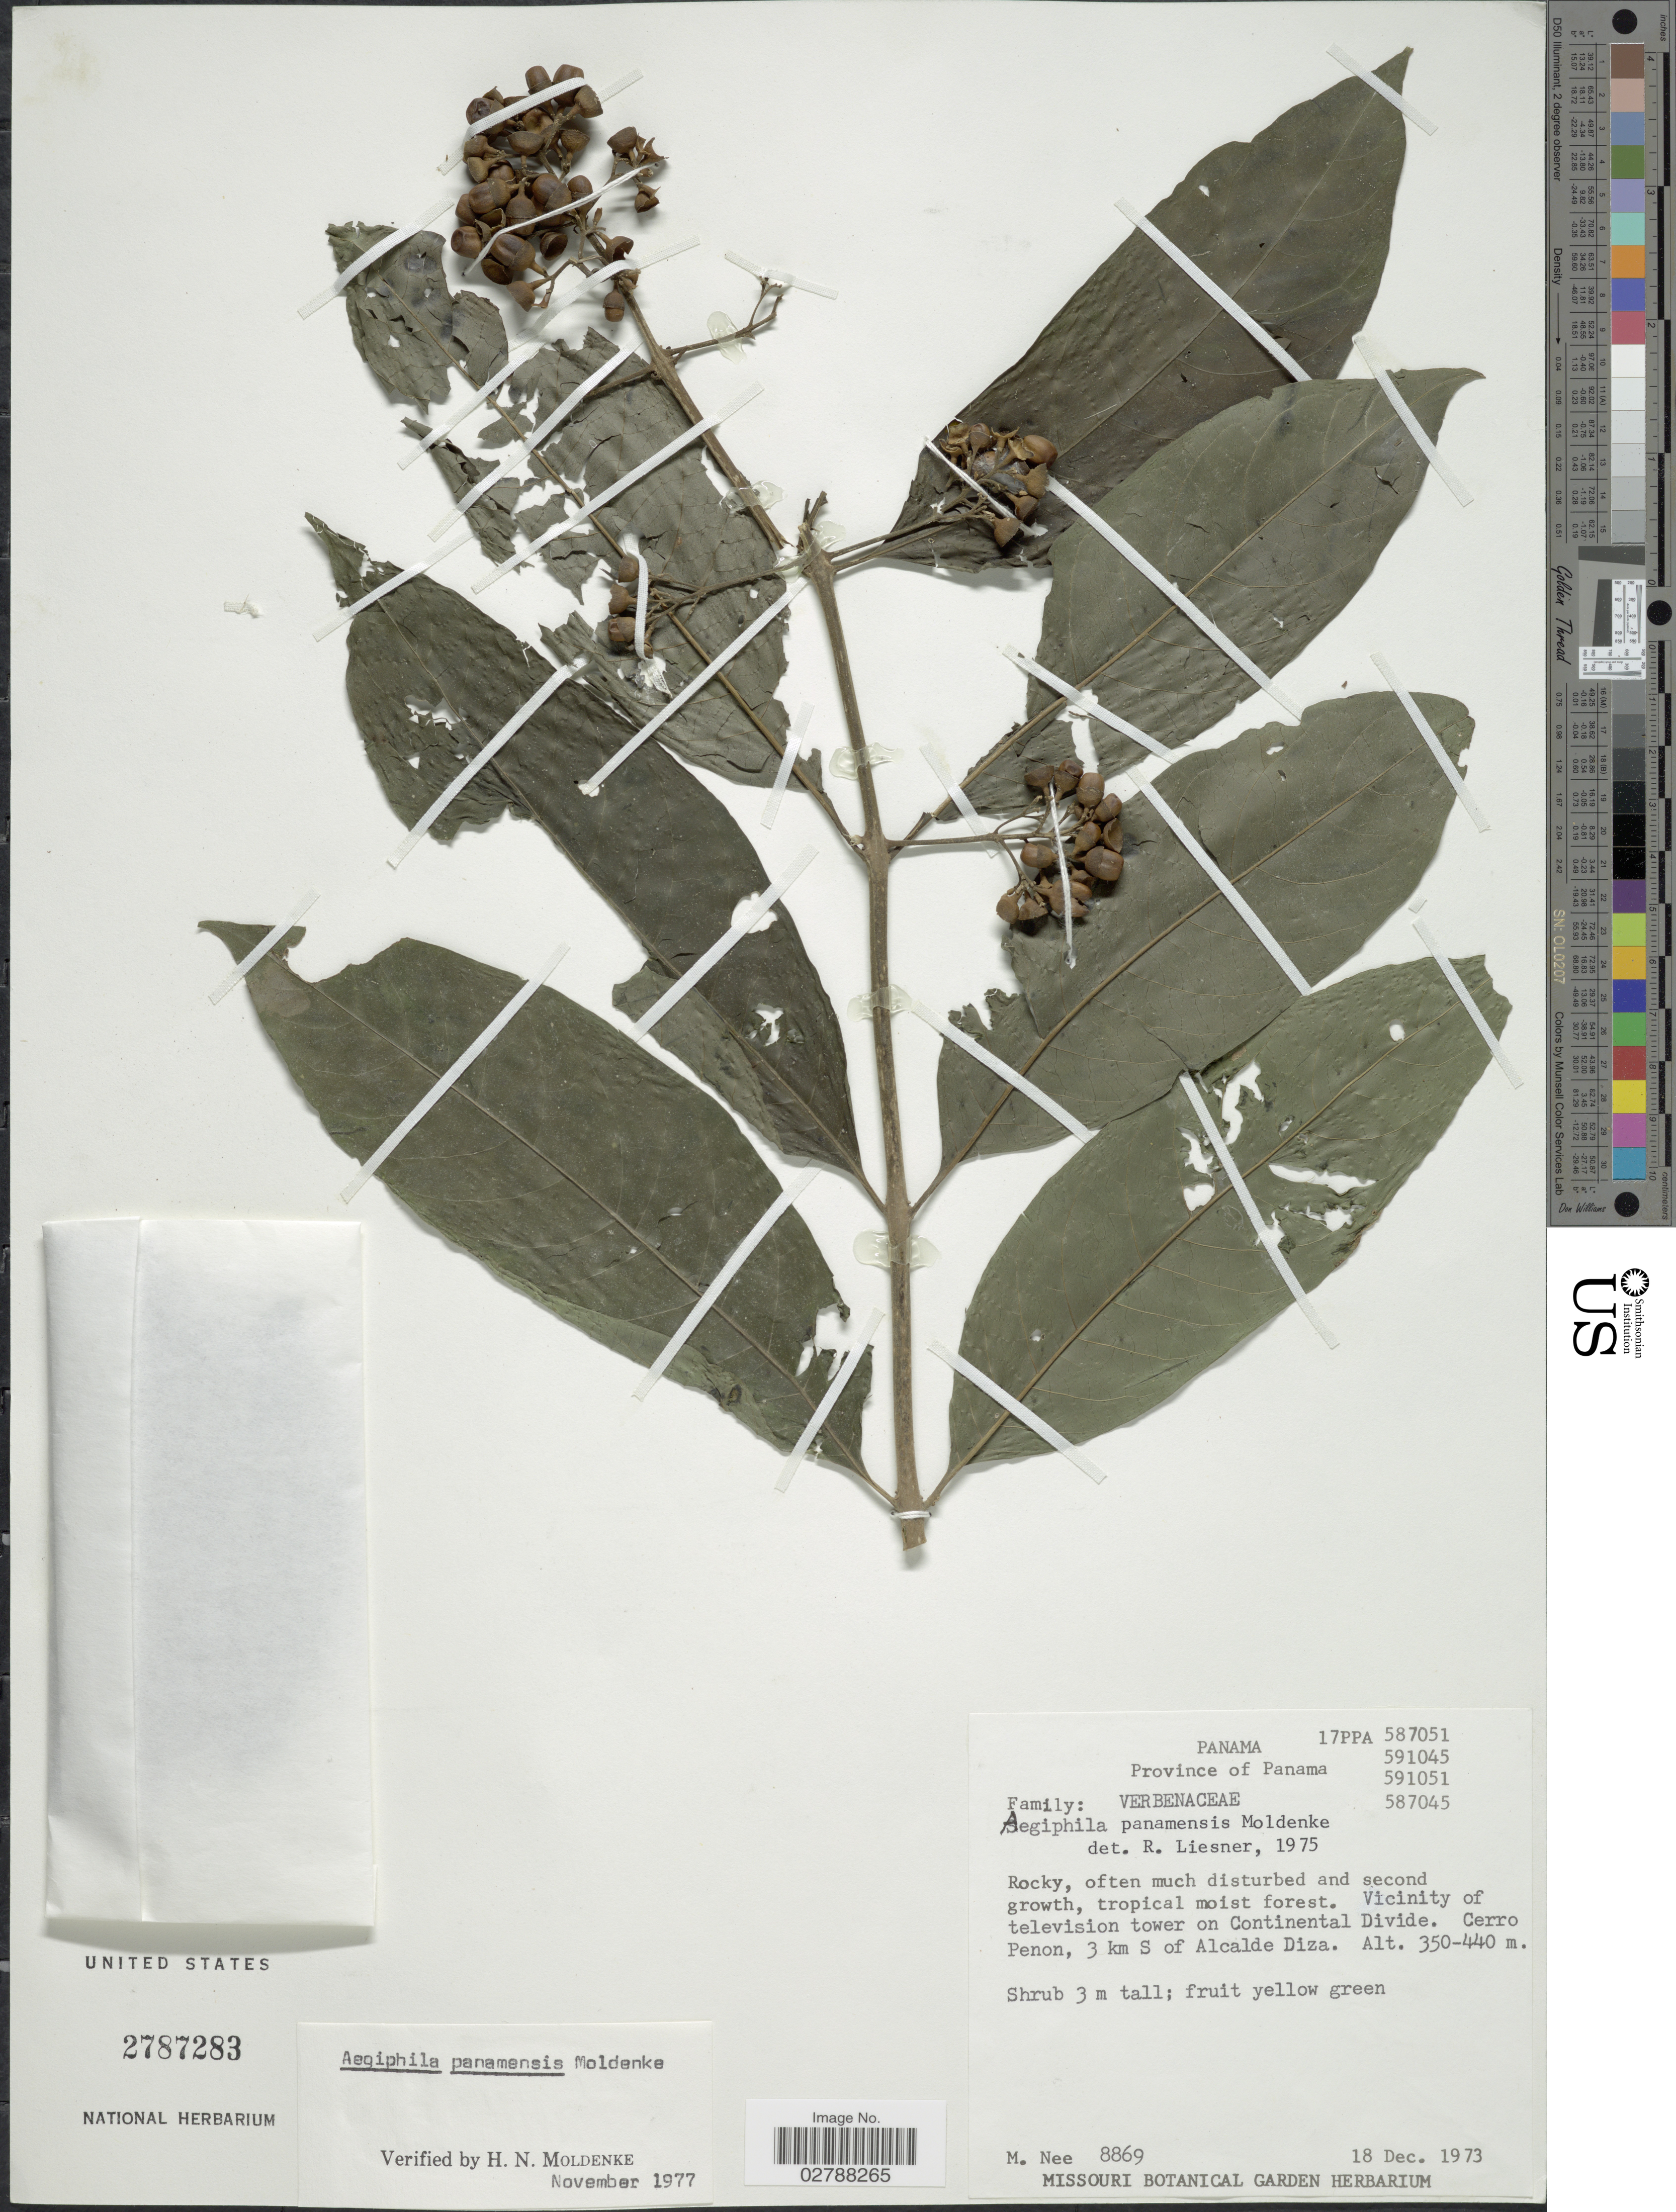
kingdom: Plantae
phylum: Tracheophyta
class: Magnoliopsida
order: Lamiales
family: Lamiaceae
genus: Aegiphila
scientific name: Aegiphila panamensis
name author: Moldenke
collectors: M. Nee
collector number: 8869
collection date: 1973-12-18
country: Panama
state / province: Panamá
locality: Province of Panama. Vicinity of television tower on Continental Divide. Cerro Penon, 3 km S of Alcalde Diza.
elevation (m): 350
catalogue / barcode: US 2787283